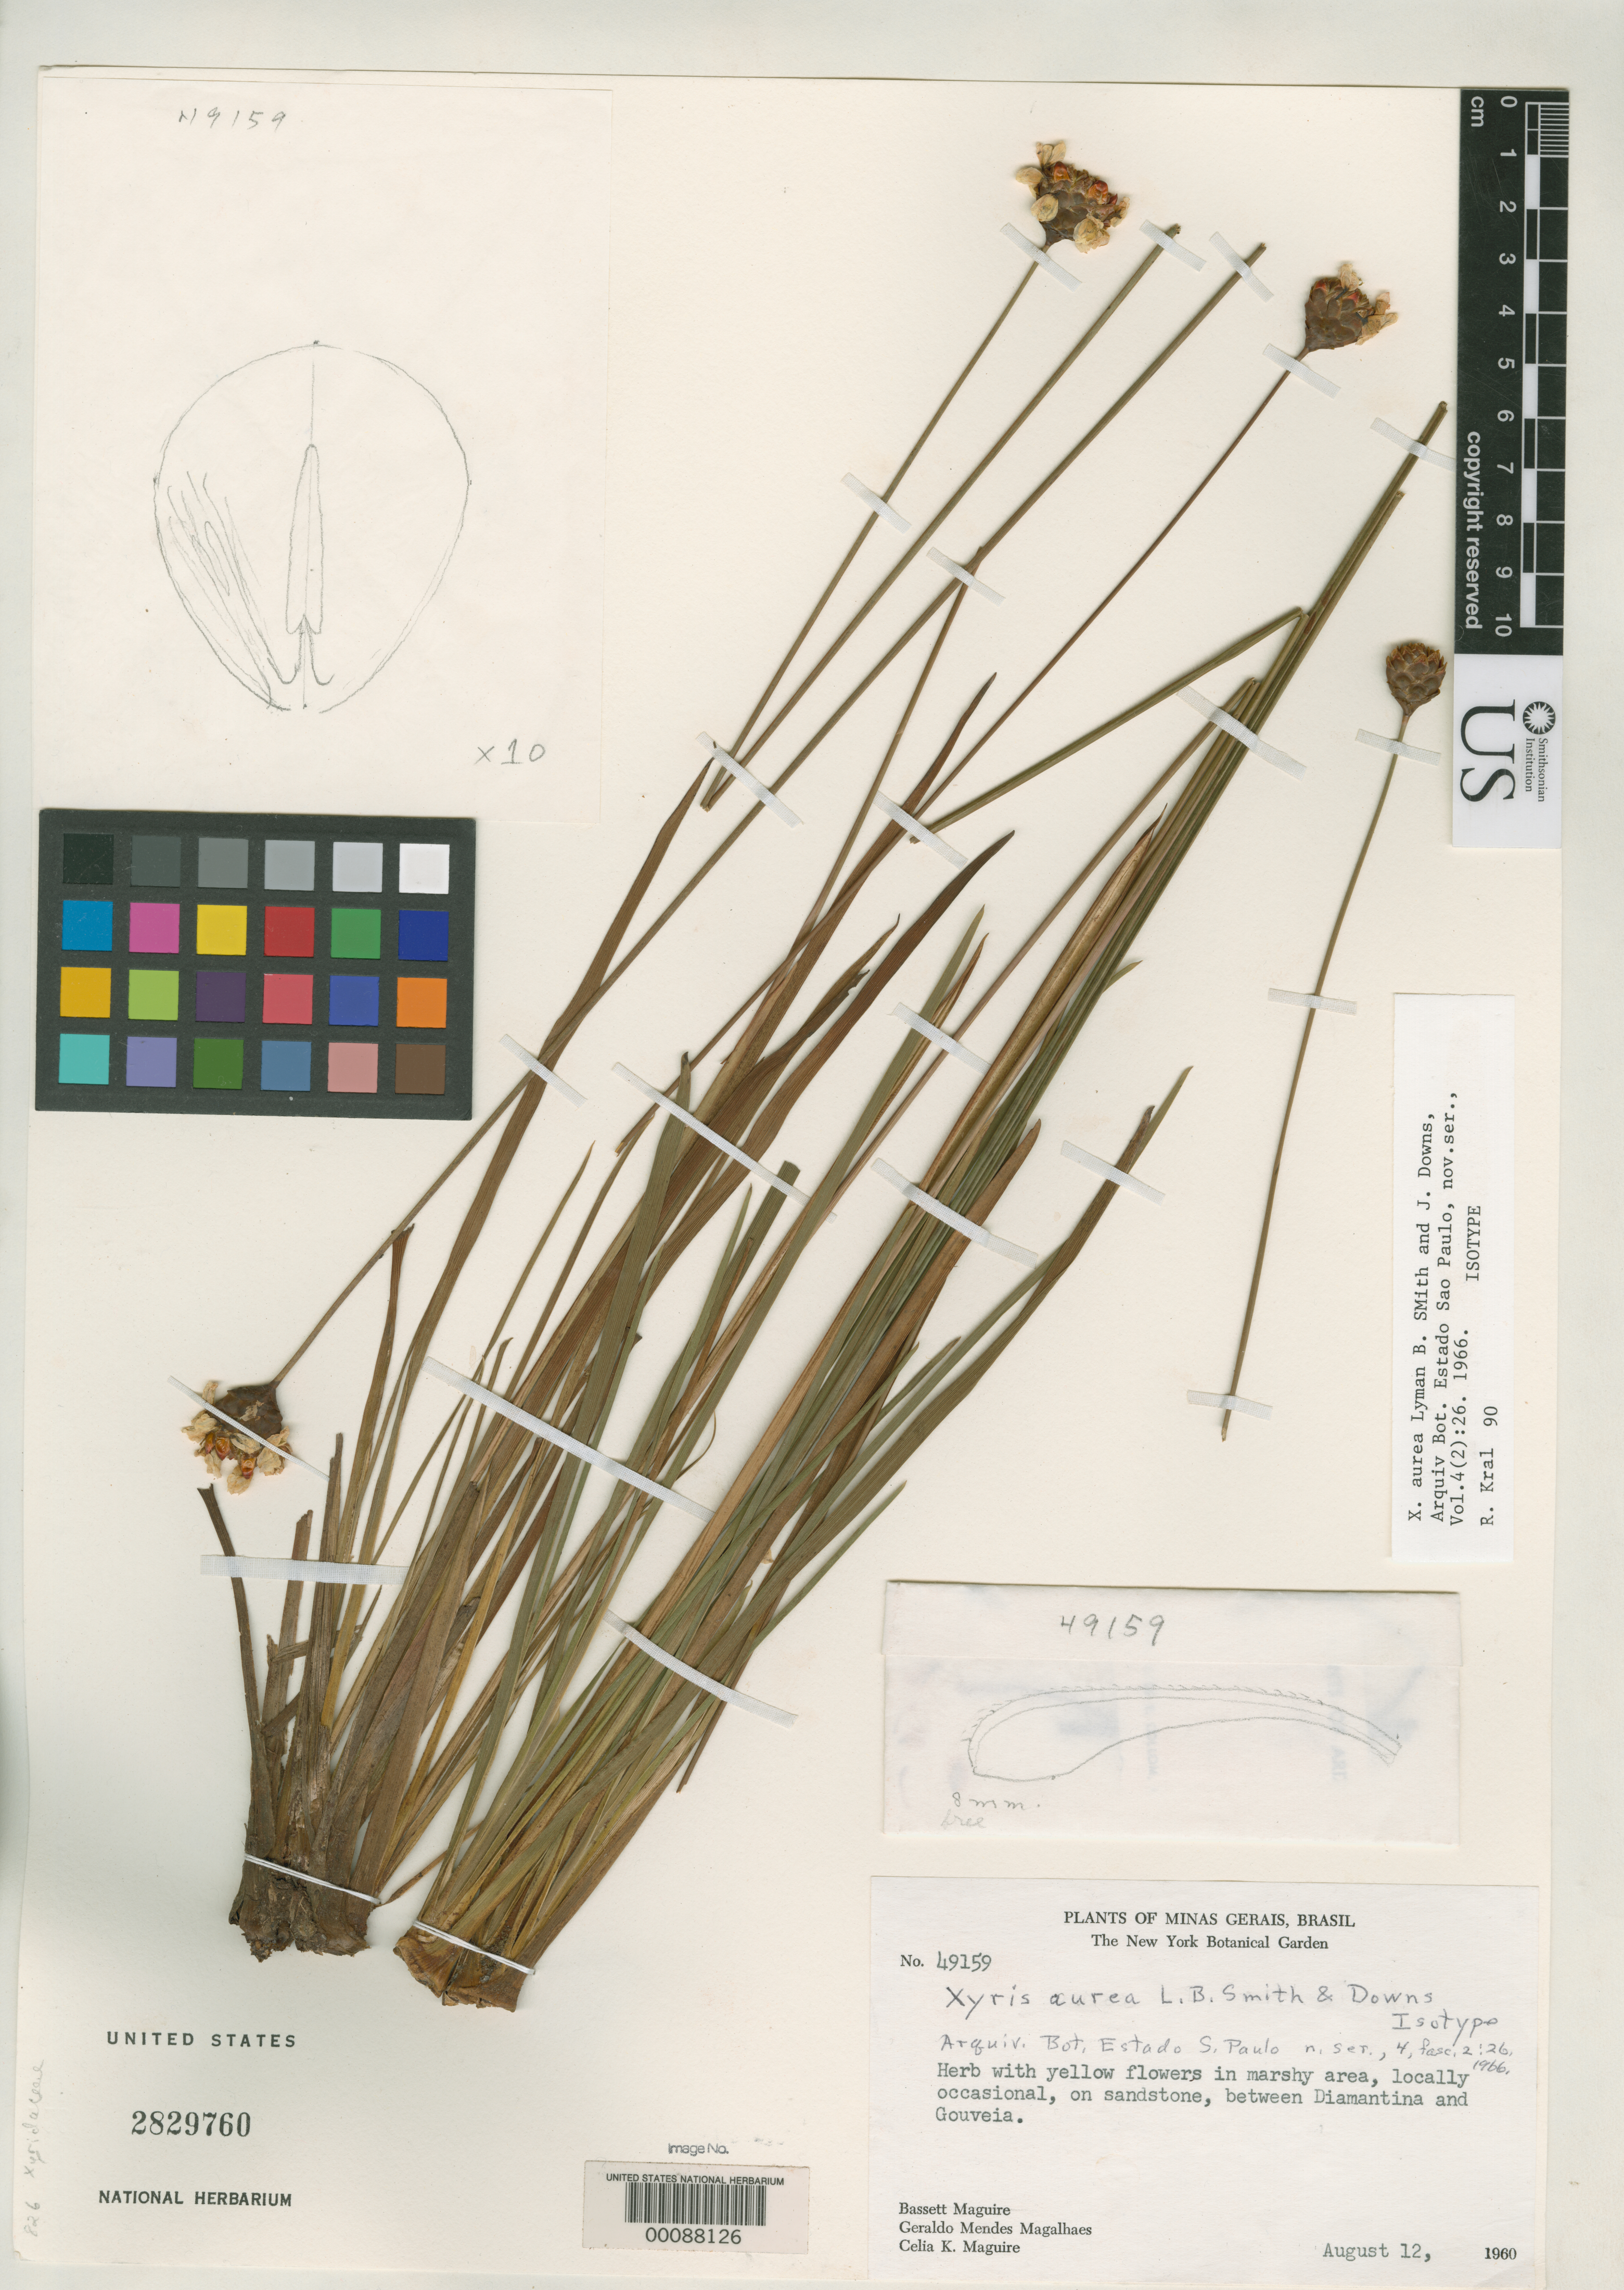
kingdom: Plantae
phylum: Tracheophyta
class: Liliopsida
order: Poales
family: Xyridaceae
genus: Xyris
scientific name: Xyris aurea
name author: L.B. Sm. & Downs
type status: Isotype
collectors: B. Maguire, G. Magalhaes & C. K. Maguire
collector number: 49159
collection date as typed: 12 Aug 1960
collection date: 1960-08-12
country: Brazil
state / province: Minas Gerais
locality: Between Diamantina and Gouveia.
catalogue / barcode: US 2829760